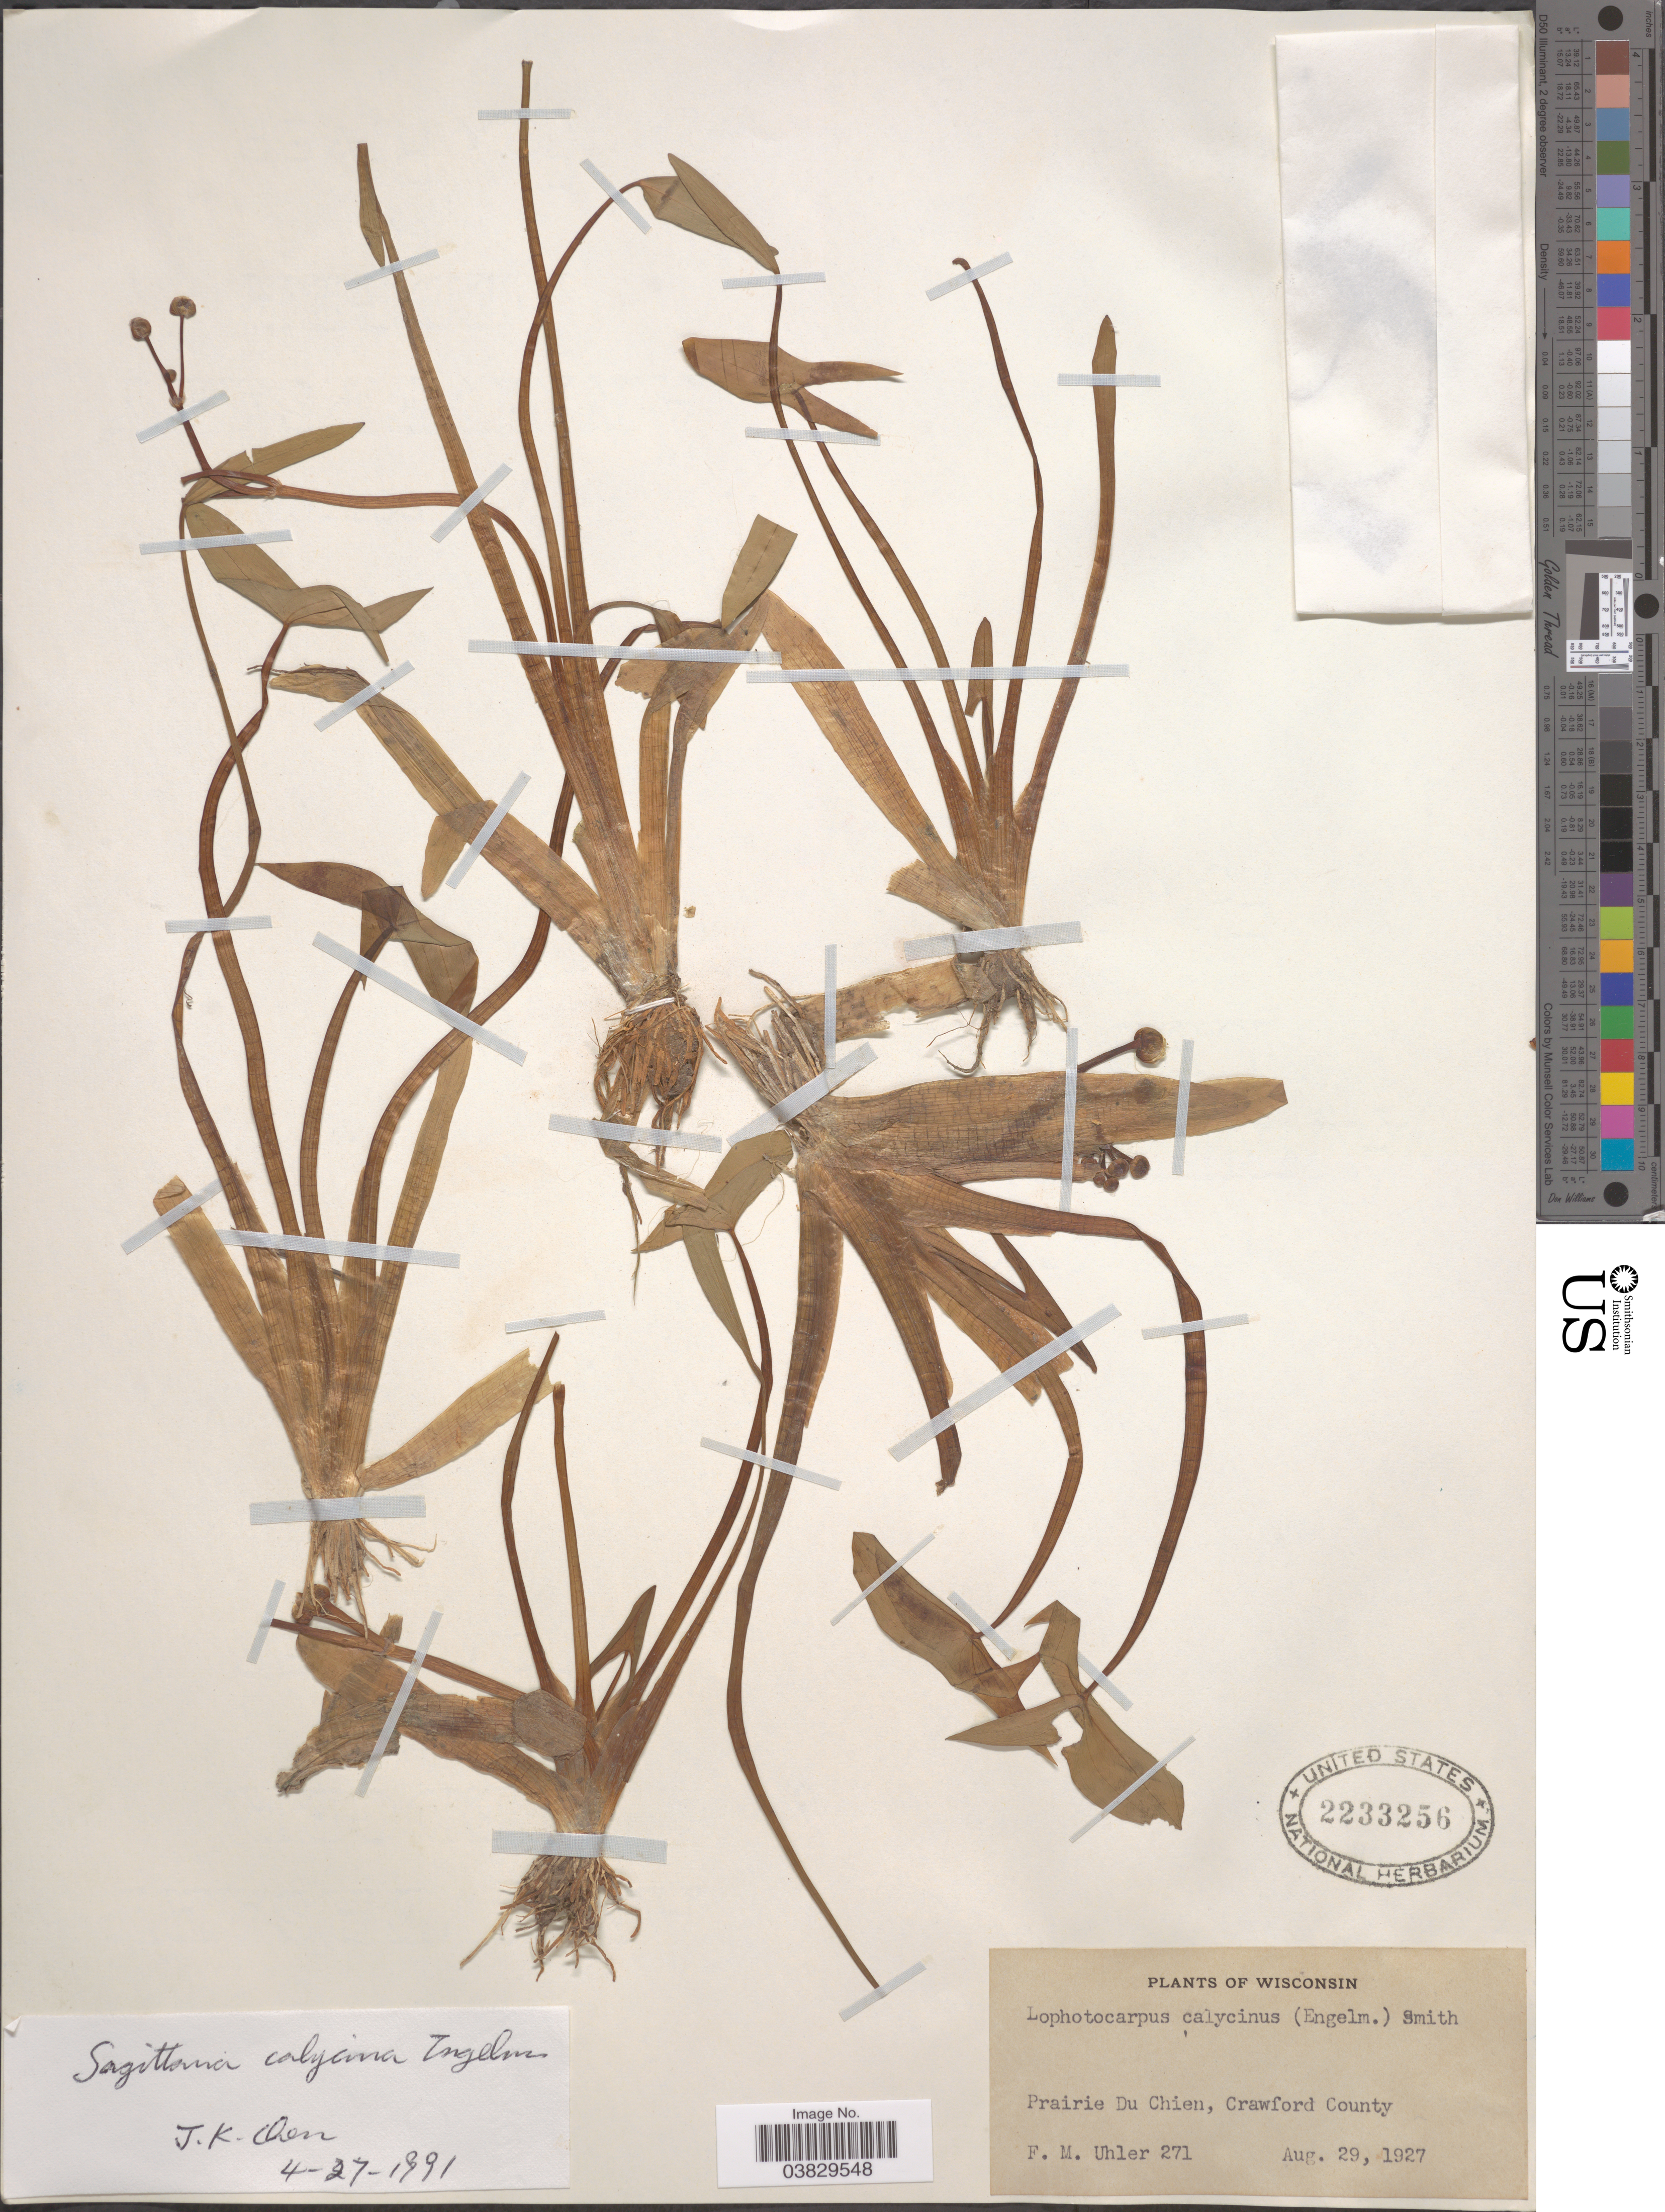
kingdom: Plantae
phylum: Tracheophyta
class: Liliopsida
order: Alismatales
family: Alismataceae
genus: Sagittaria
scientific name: Sagittaria calycina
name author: Engelm.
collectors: F. M. Uhler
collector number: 271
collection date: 1927-08-29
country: United States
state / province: Wisconsin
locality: Prairie Du Chien, Crawford County.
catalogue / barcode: US 2233256